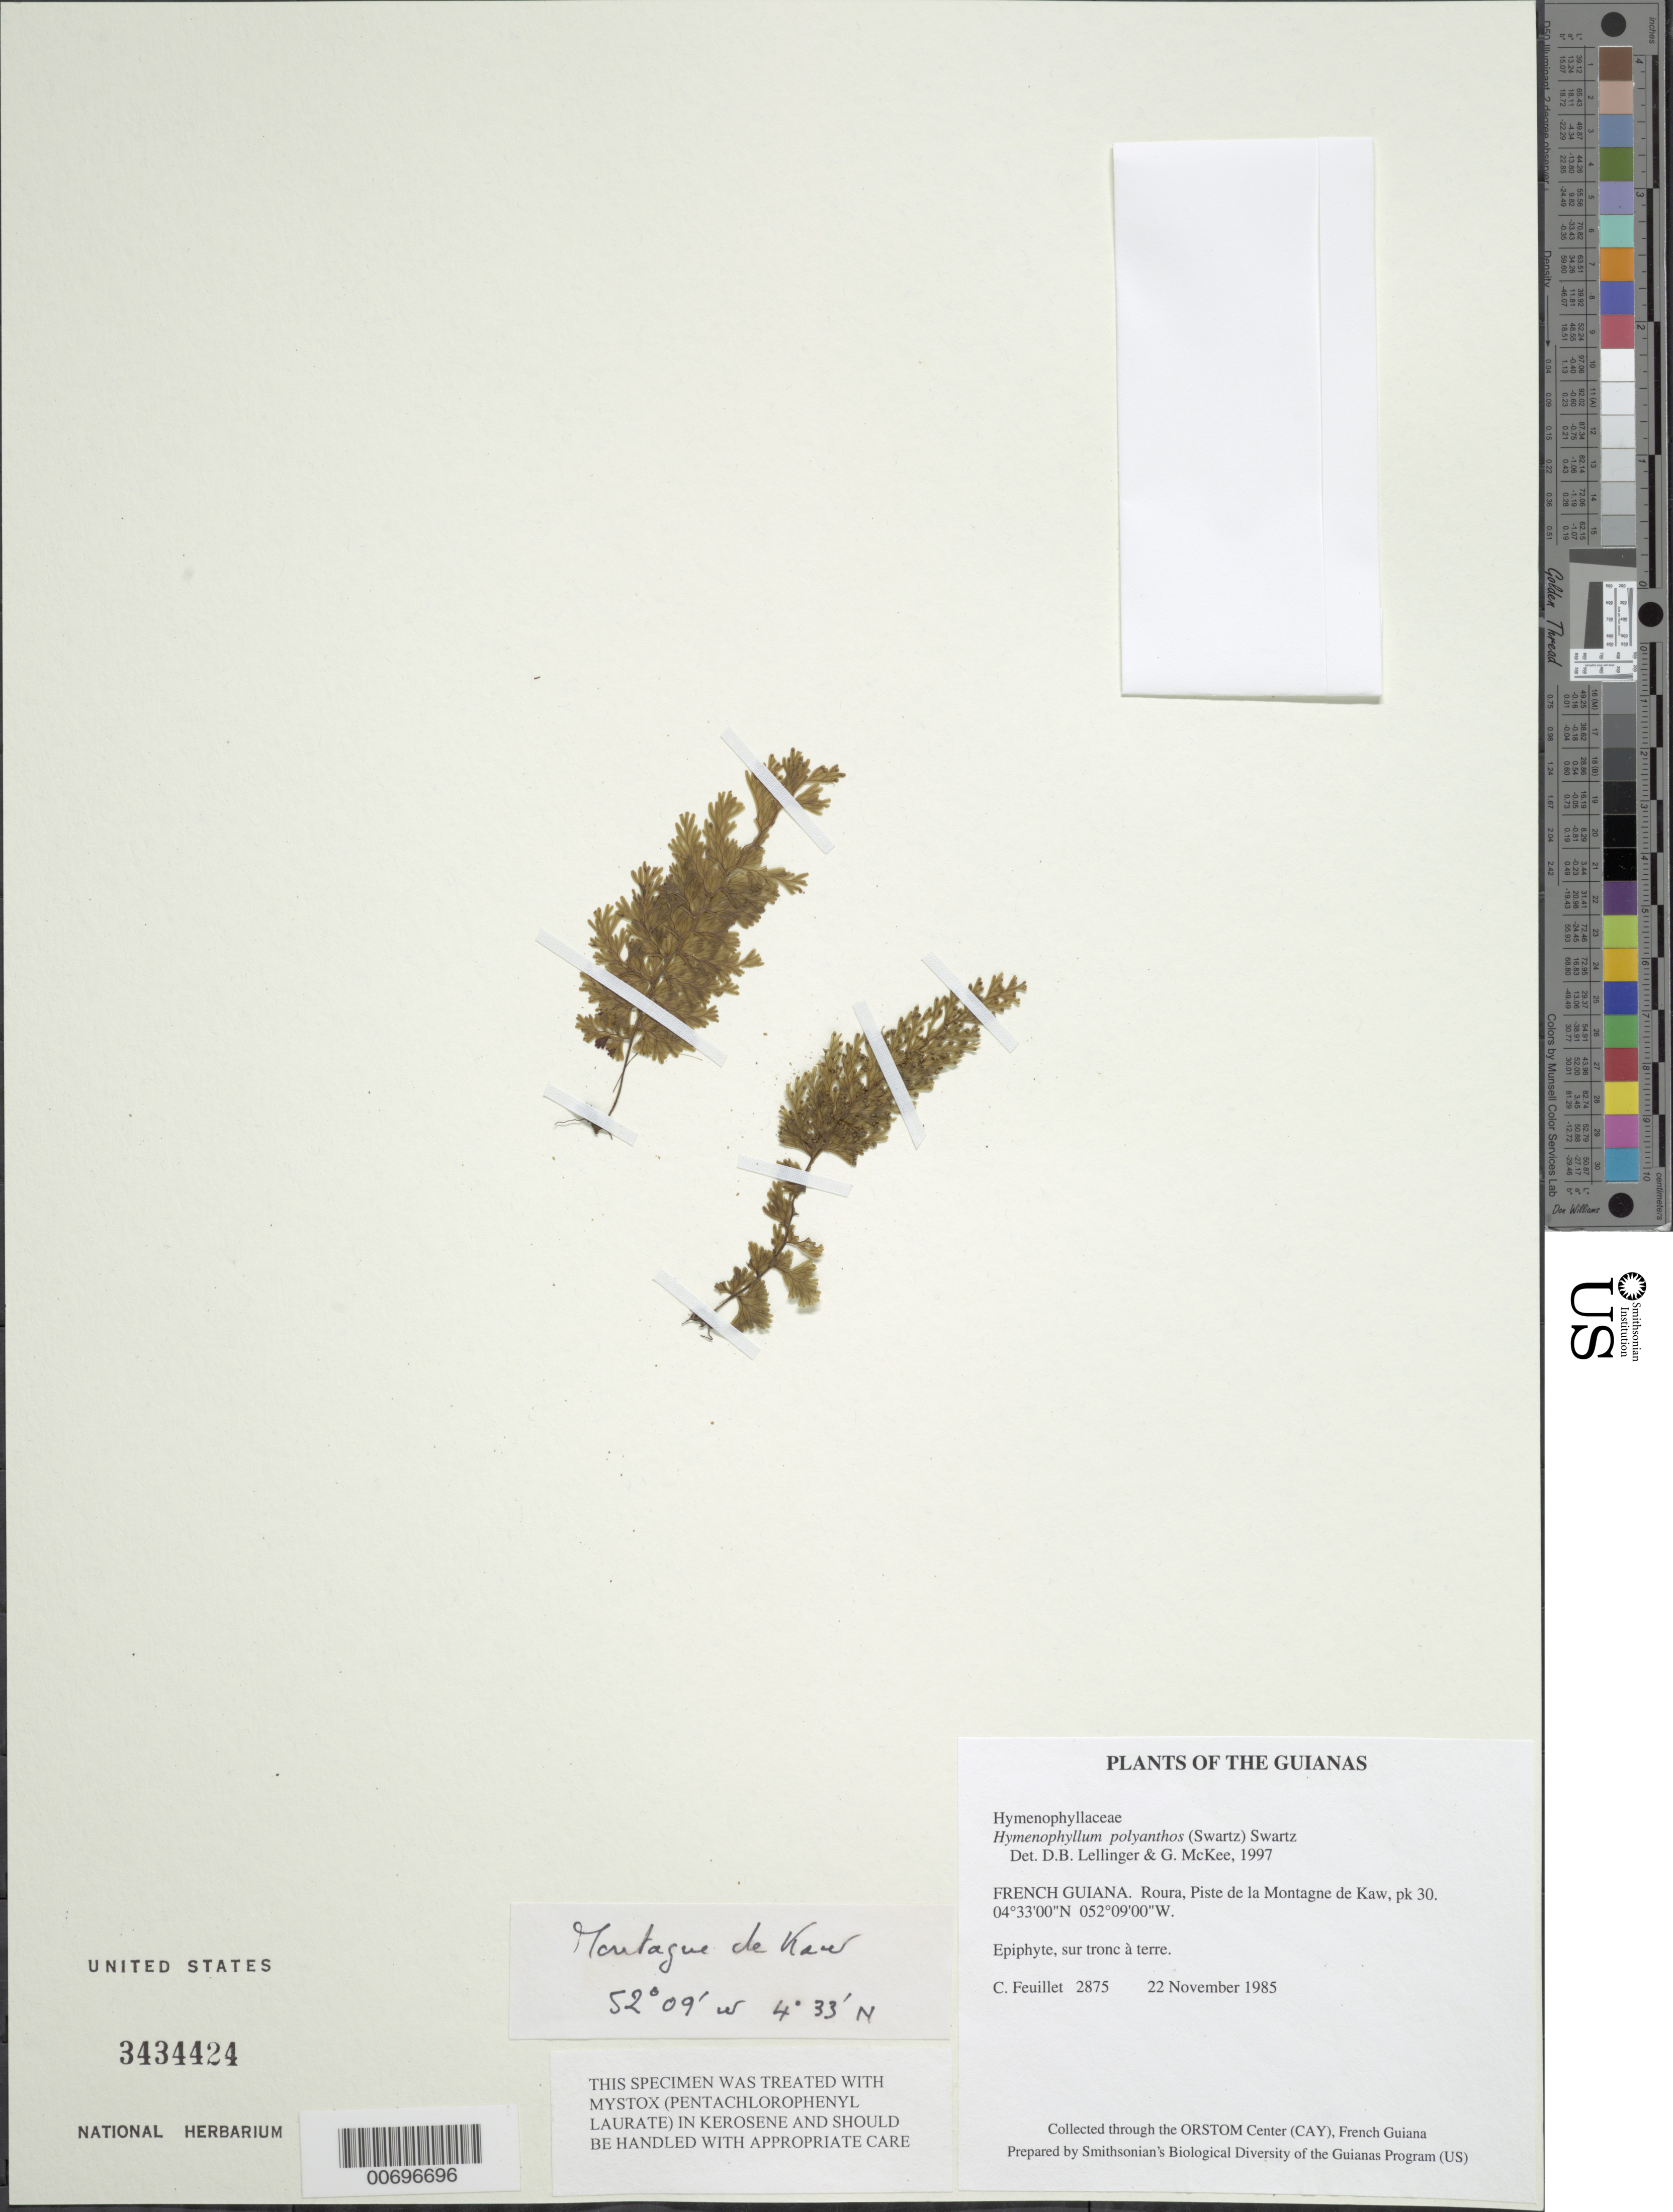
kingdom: Plantae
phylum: Tracheophyta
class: Polypodiopsida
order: Hymenophyllales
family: Hymenophyllaceae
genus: Hymenophyllum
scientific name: Hymenophyllum polyanthos var. polyanthos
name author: (Sw.) Sw.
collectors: C. Feuillet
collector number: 2875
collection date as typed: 22-Nov-85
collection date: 1985-11-22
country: French Guiana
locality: Montagne de Kaw, Piste Roura/Kaw, PK 30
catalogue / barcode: US 3434424